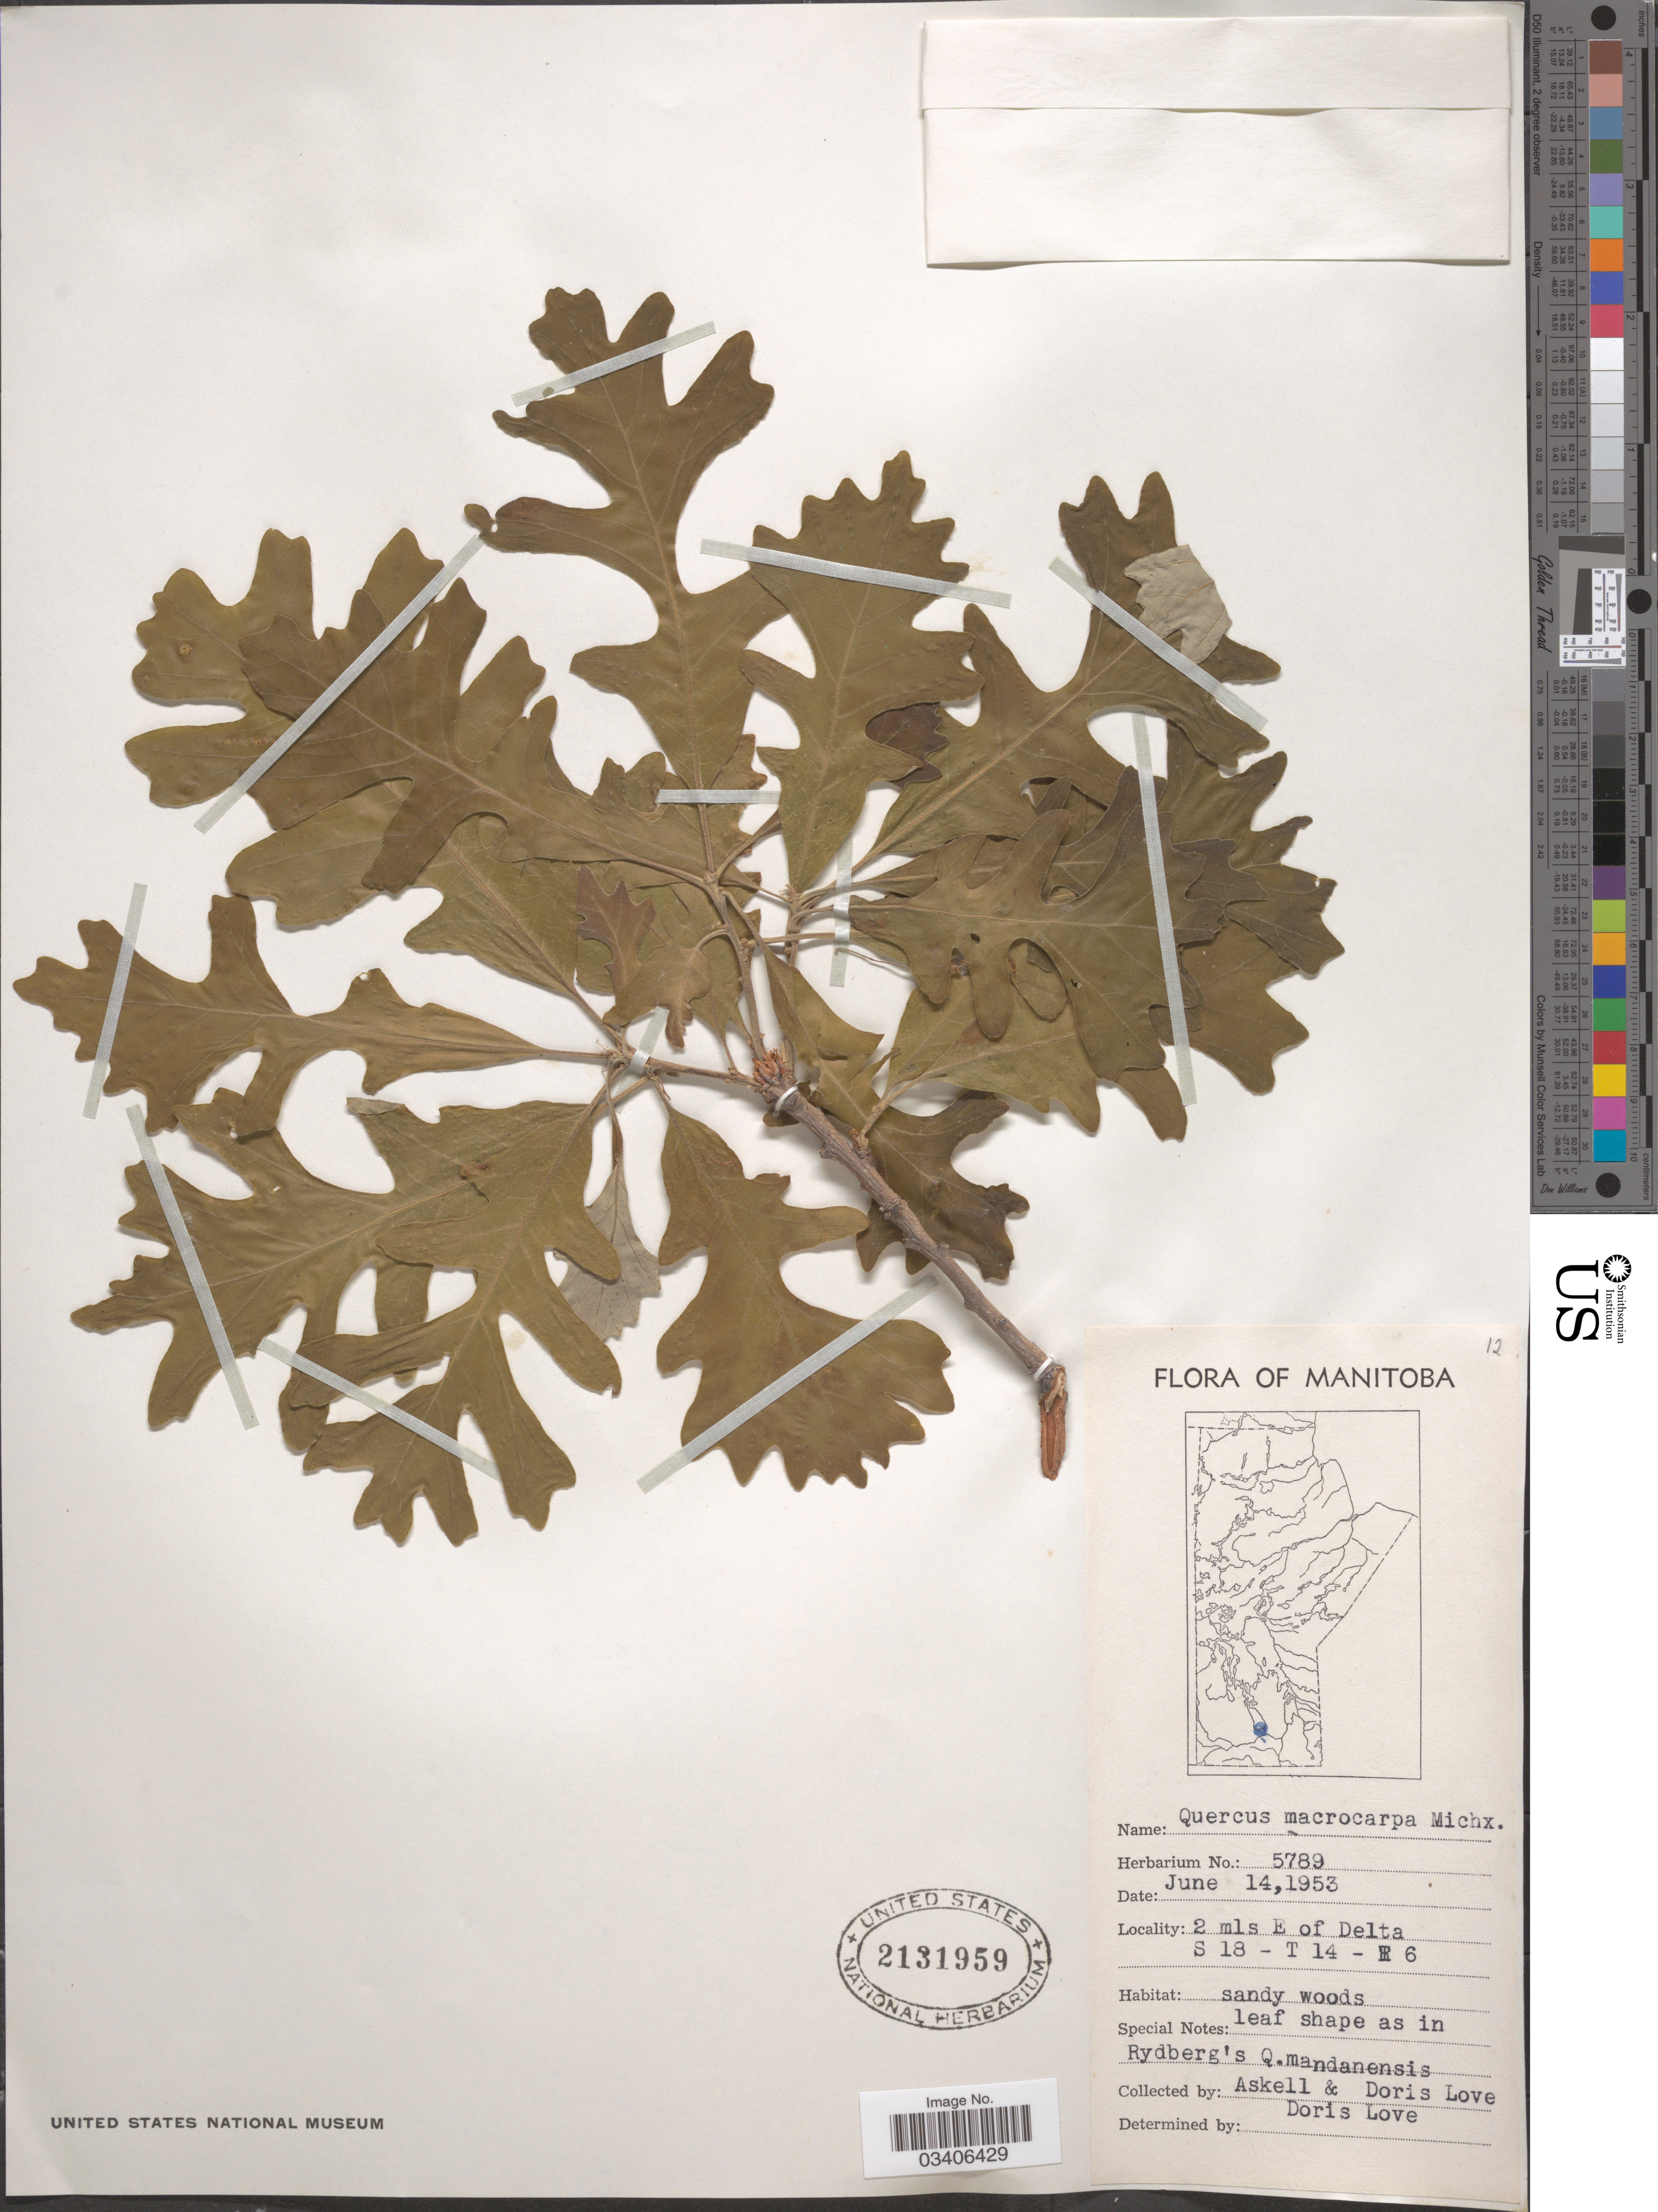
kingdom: Plantae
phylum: Tracheophyta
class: Magnoliopsida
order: Fagales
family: Fagaceae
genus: Quercus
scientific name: Quercus macrocarpa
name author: Michx.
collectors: Á. Löve & D. Löve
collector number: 5789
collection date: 1953-06-14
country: Canada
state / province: Manitoba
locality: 2 mls E of Delta. S 18 - T 14 - R 6.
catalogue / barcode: US 2131959